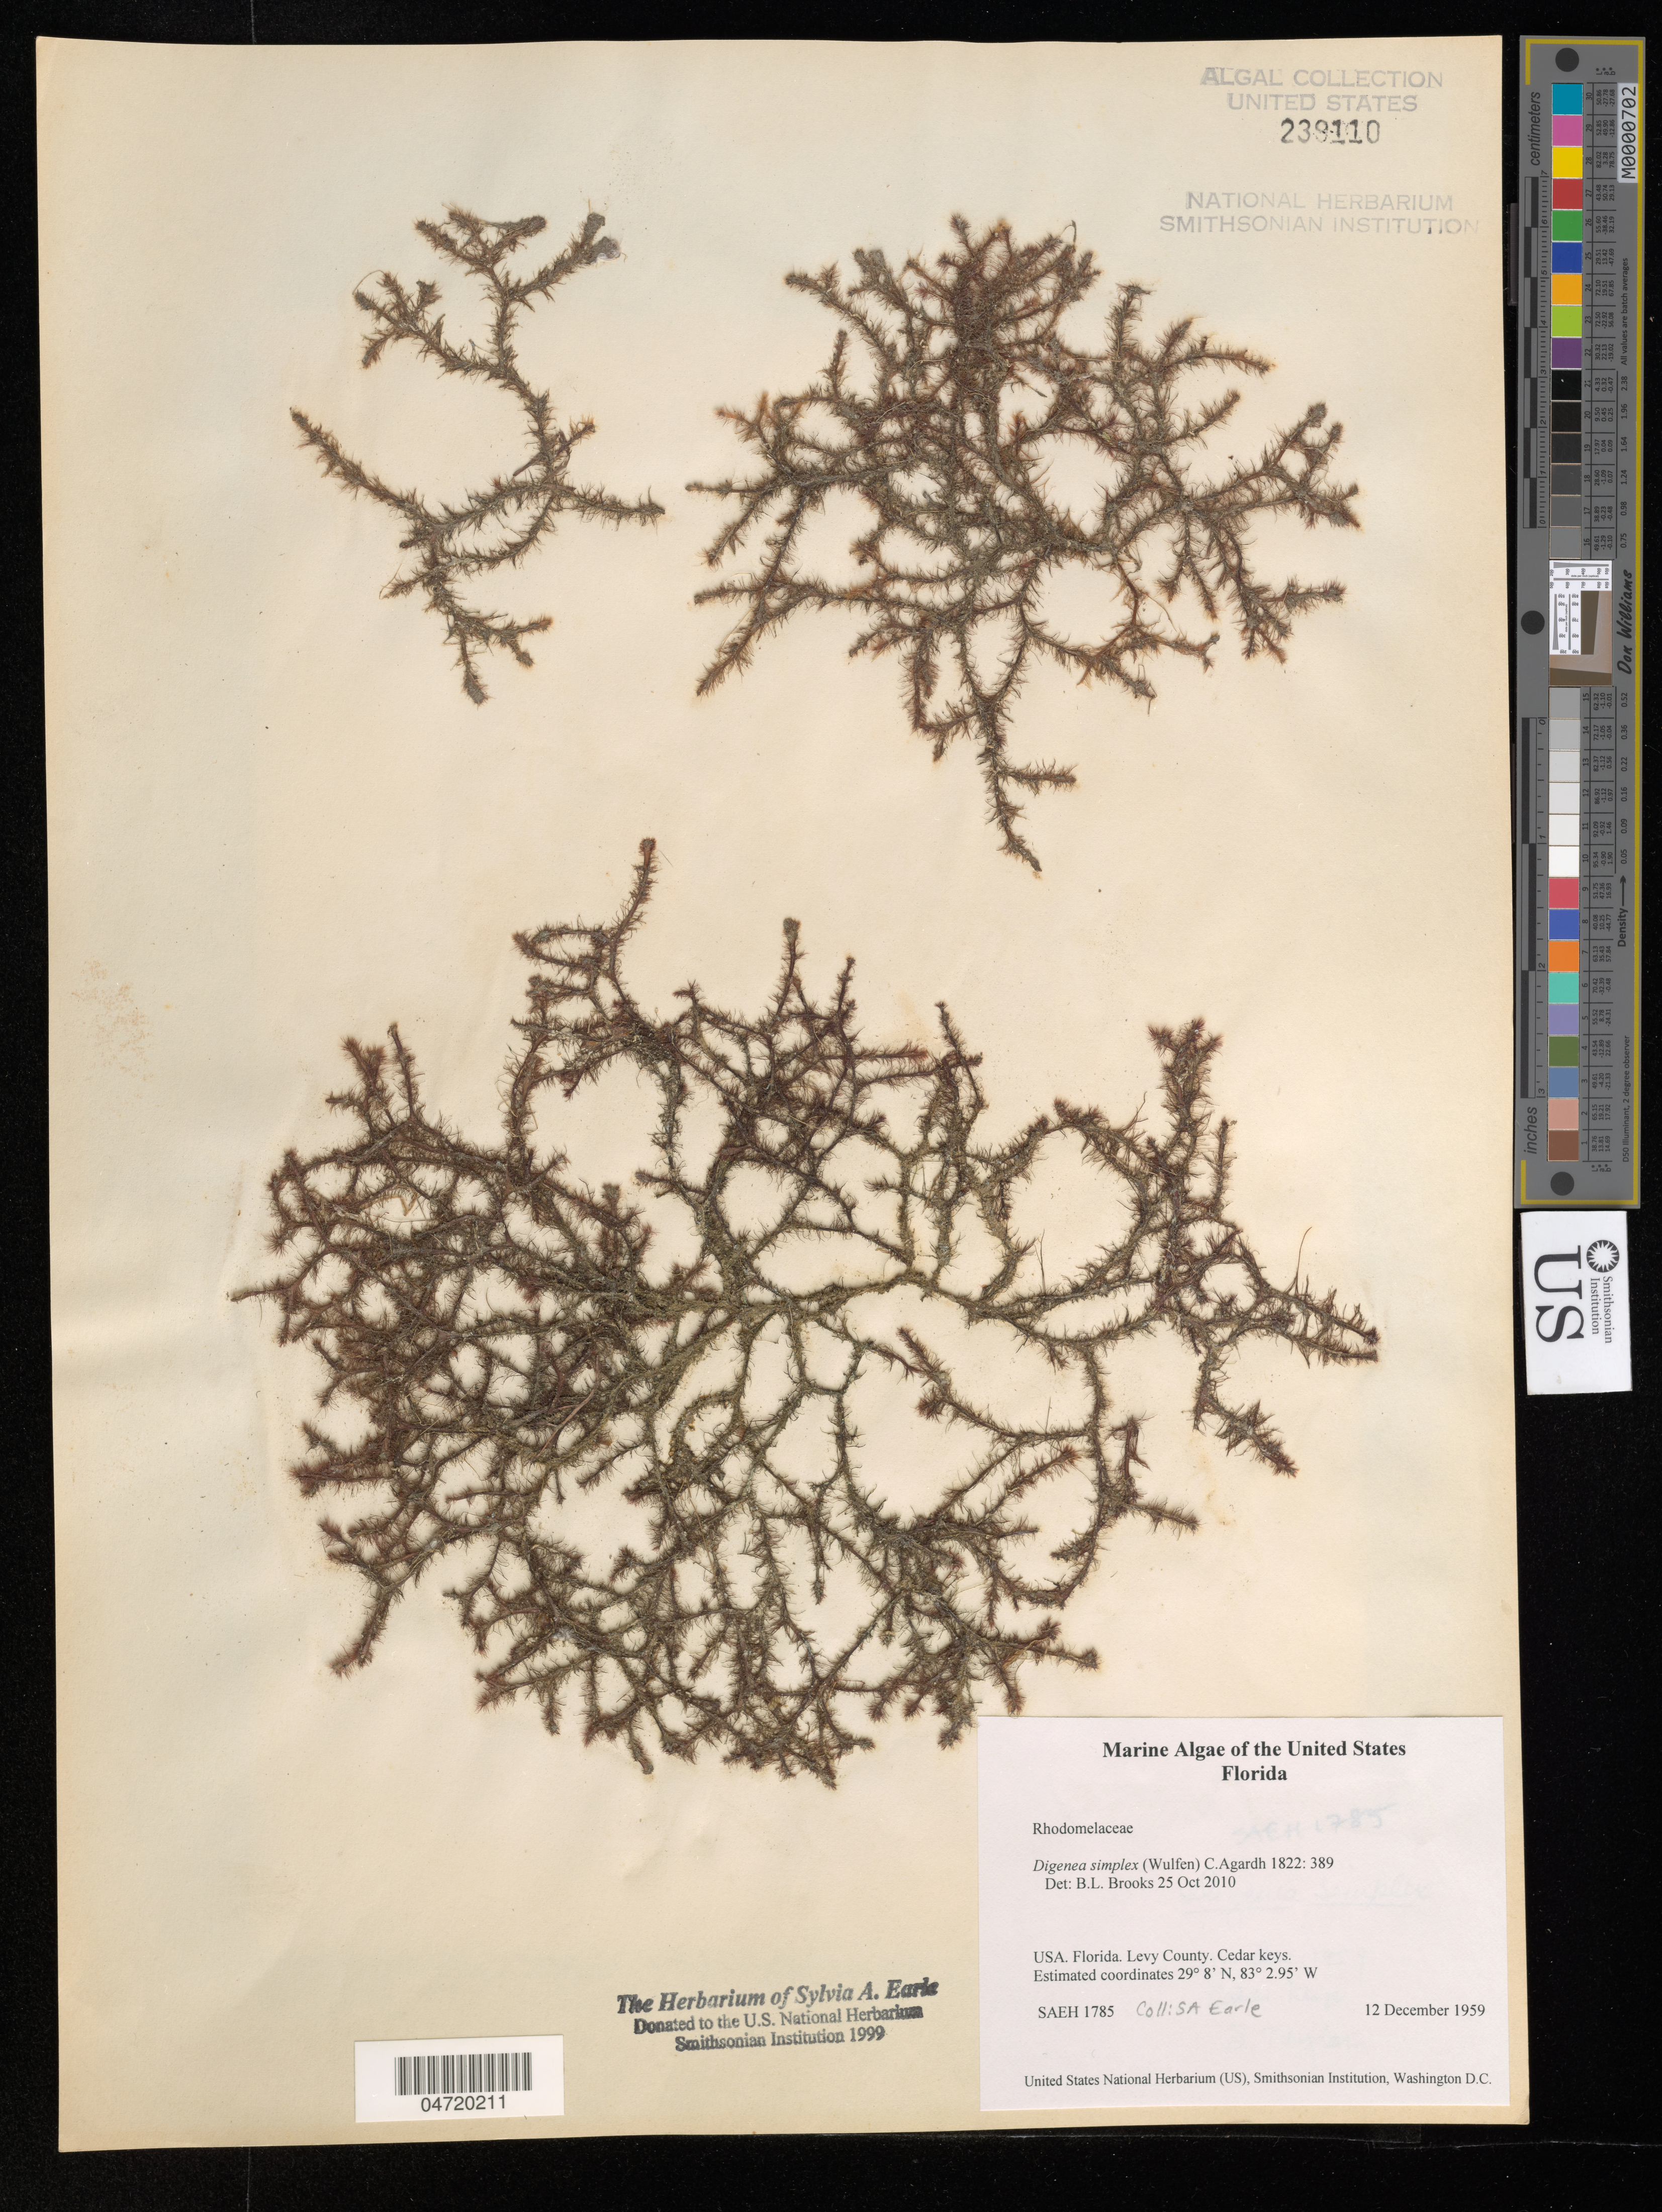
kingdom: Plantae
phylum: Rhodophyta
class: Florideophyceae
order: Ceramiales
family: Rhodomelaceae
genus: Digenea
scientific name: Digenea simplex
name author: (Wulfen) C. Agardh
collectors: S. A. Earle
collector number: SAEH 1785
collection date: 1959-12-12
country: United States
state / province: Florida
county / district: Levy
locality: Levy County. Cedar keys.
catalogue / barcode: US 239110